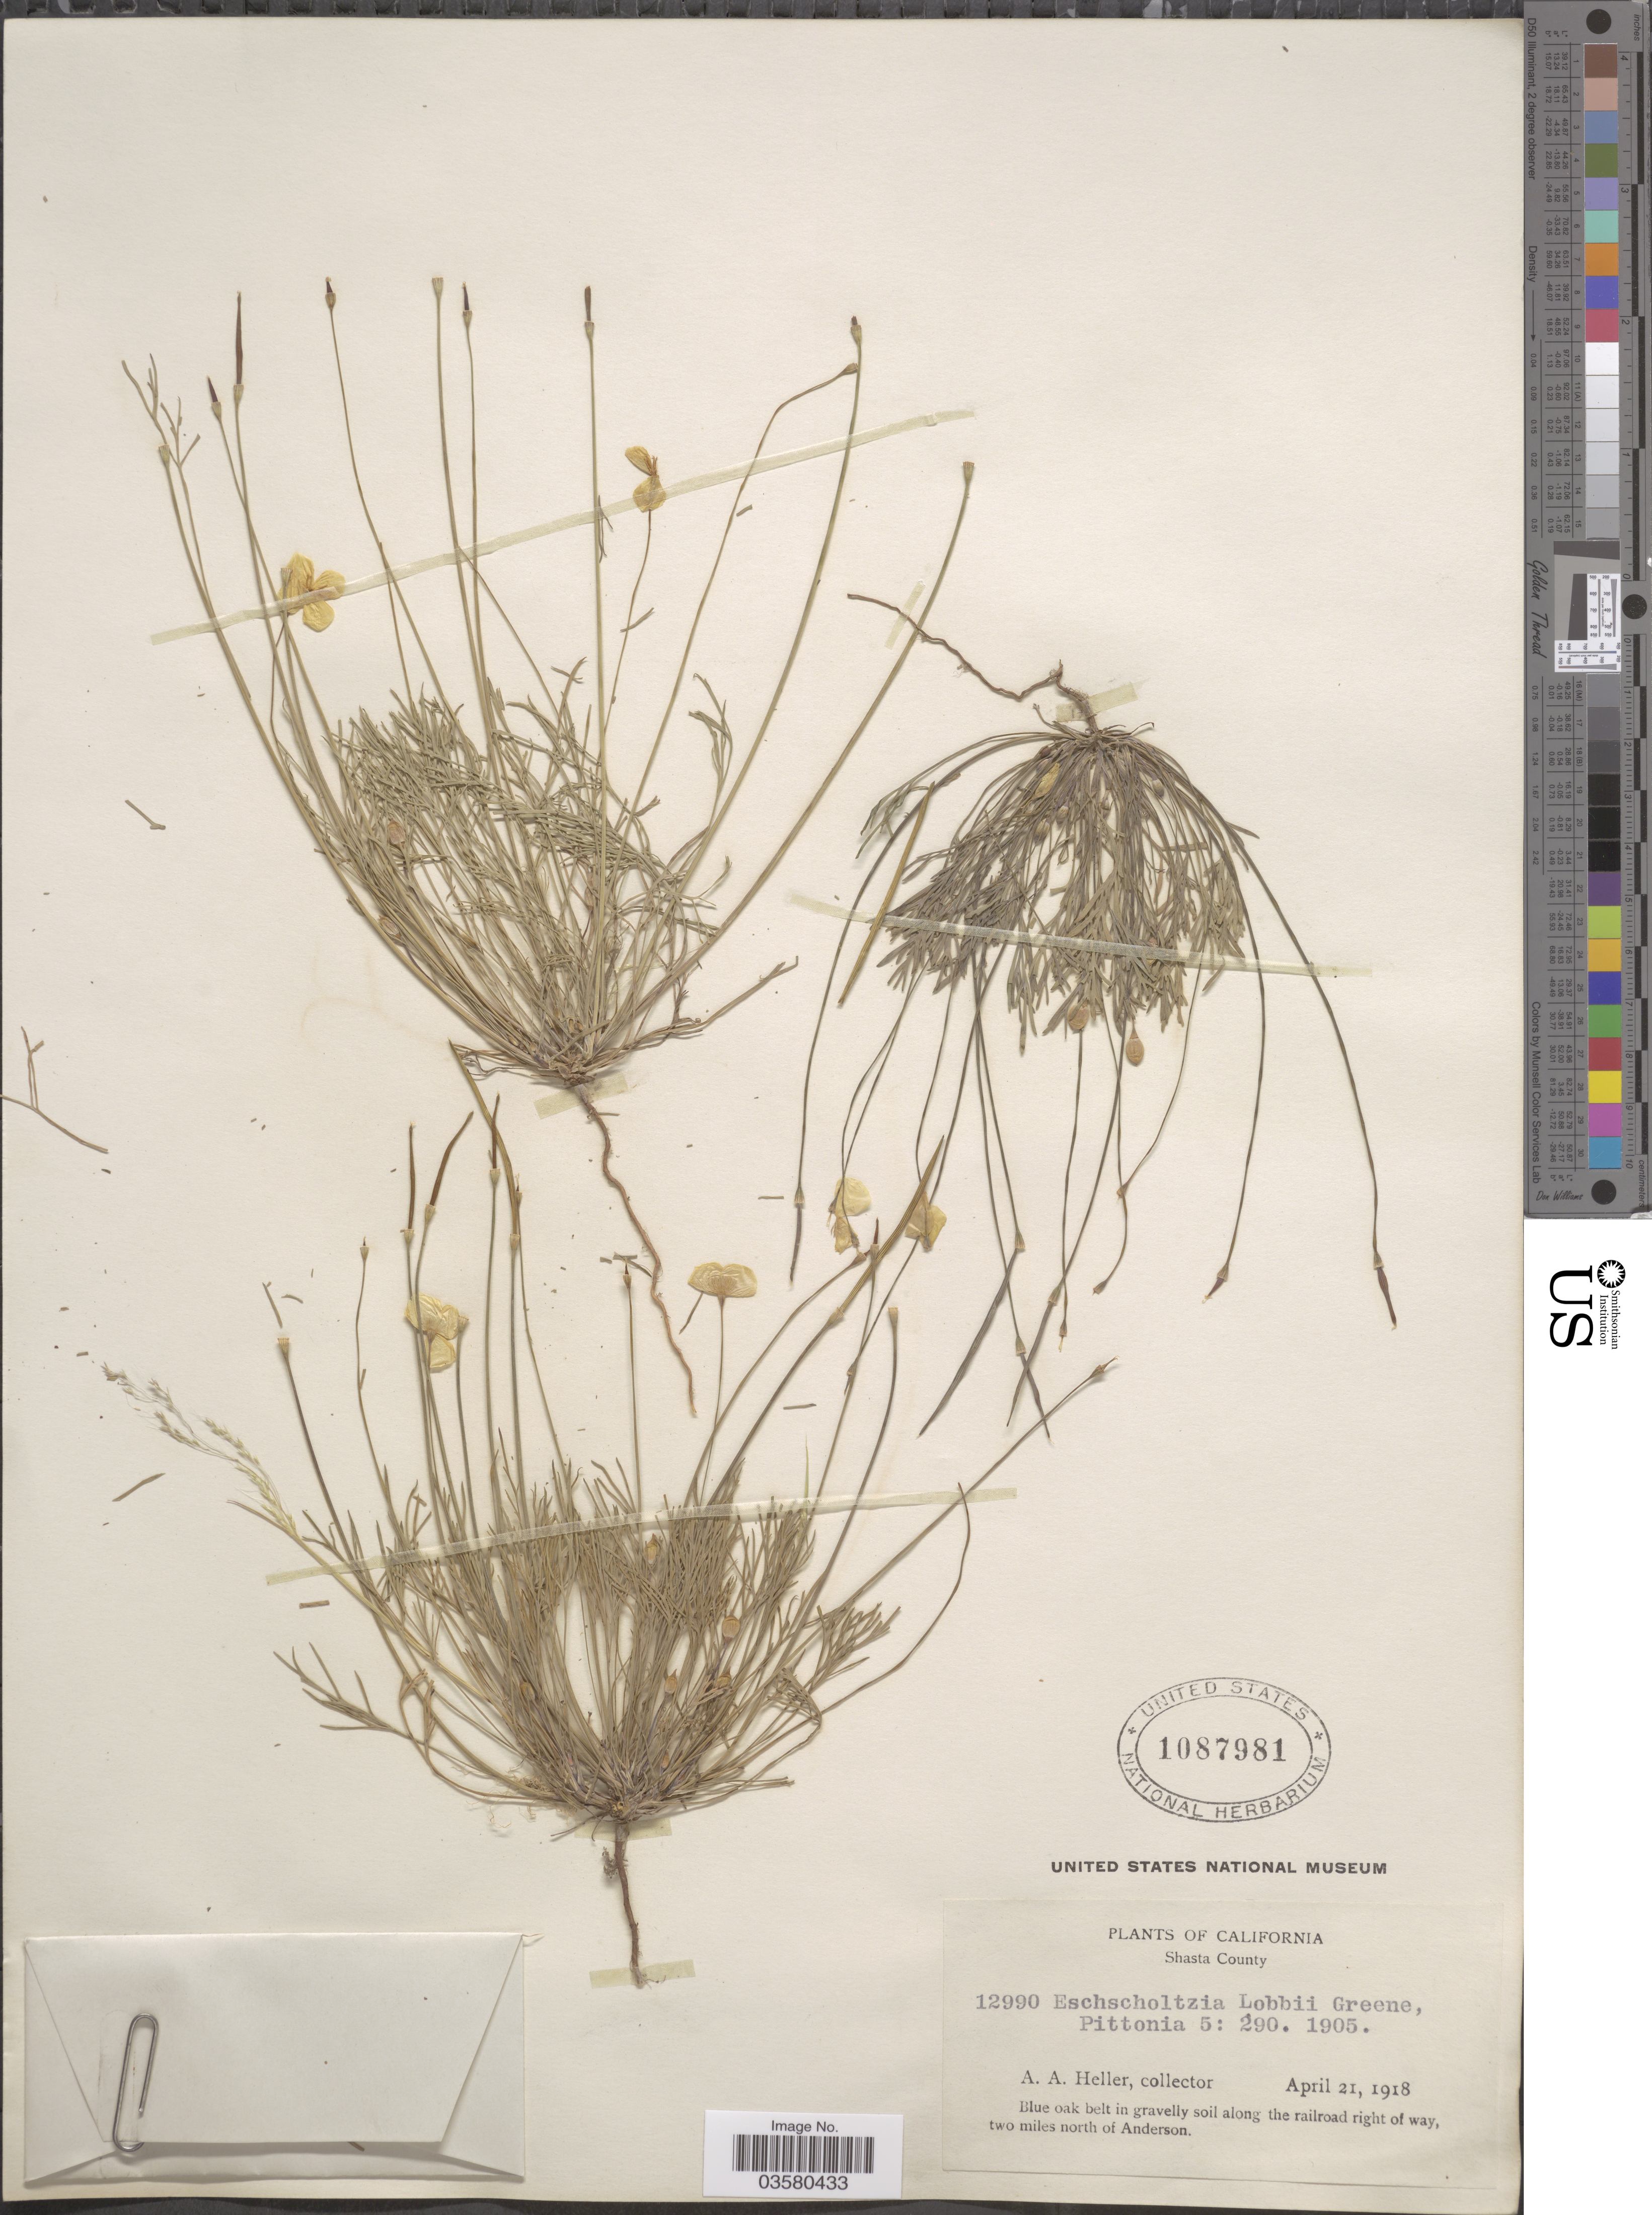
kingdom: Plantae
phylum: Tracheophyta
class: Magnoliopsida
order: Ranunculales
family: Papaveraceae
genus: Eschscholzia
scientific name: Eschscholzia lobbii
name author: Greene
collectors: A. A. Heller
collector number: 12990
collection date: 1918-04-21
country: United States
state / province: California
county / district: Shasta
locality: Shasta County. Blue oak belt in gravelly soil along the railroad right of way, two miles north of Anderson.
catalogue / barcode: US 1087981